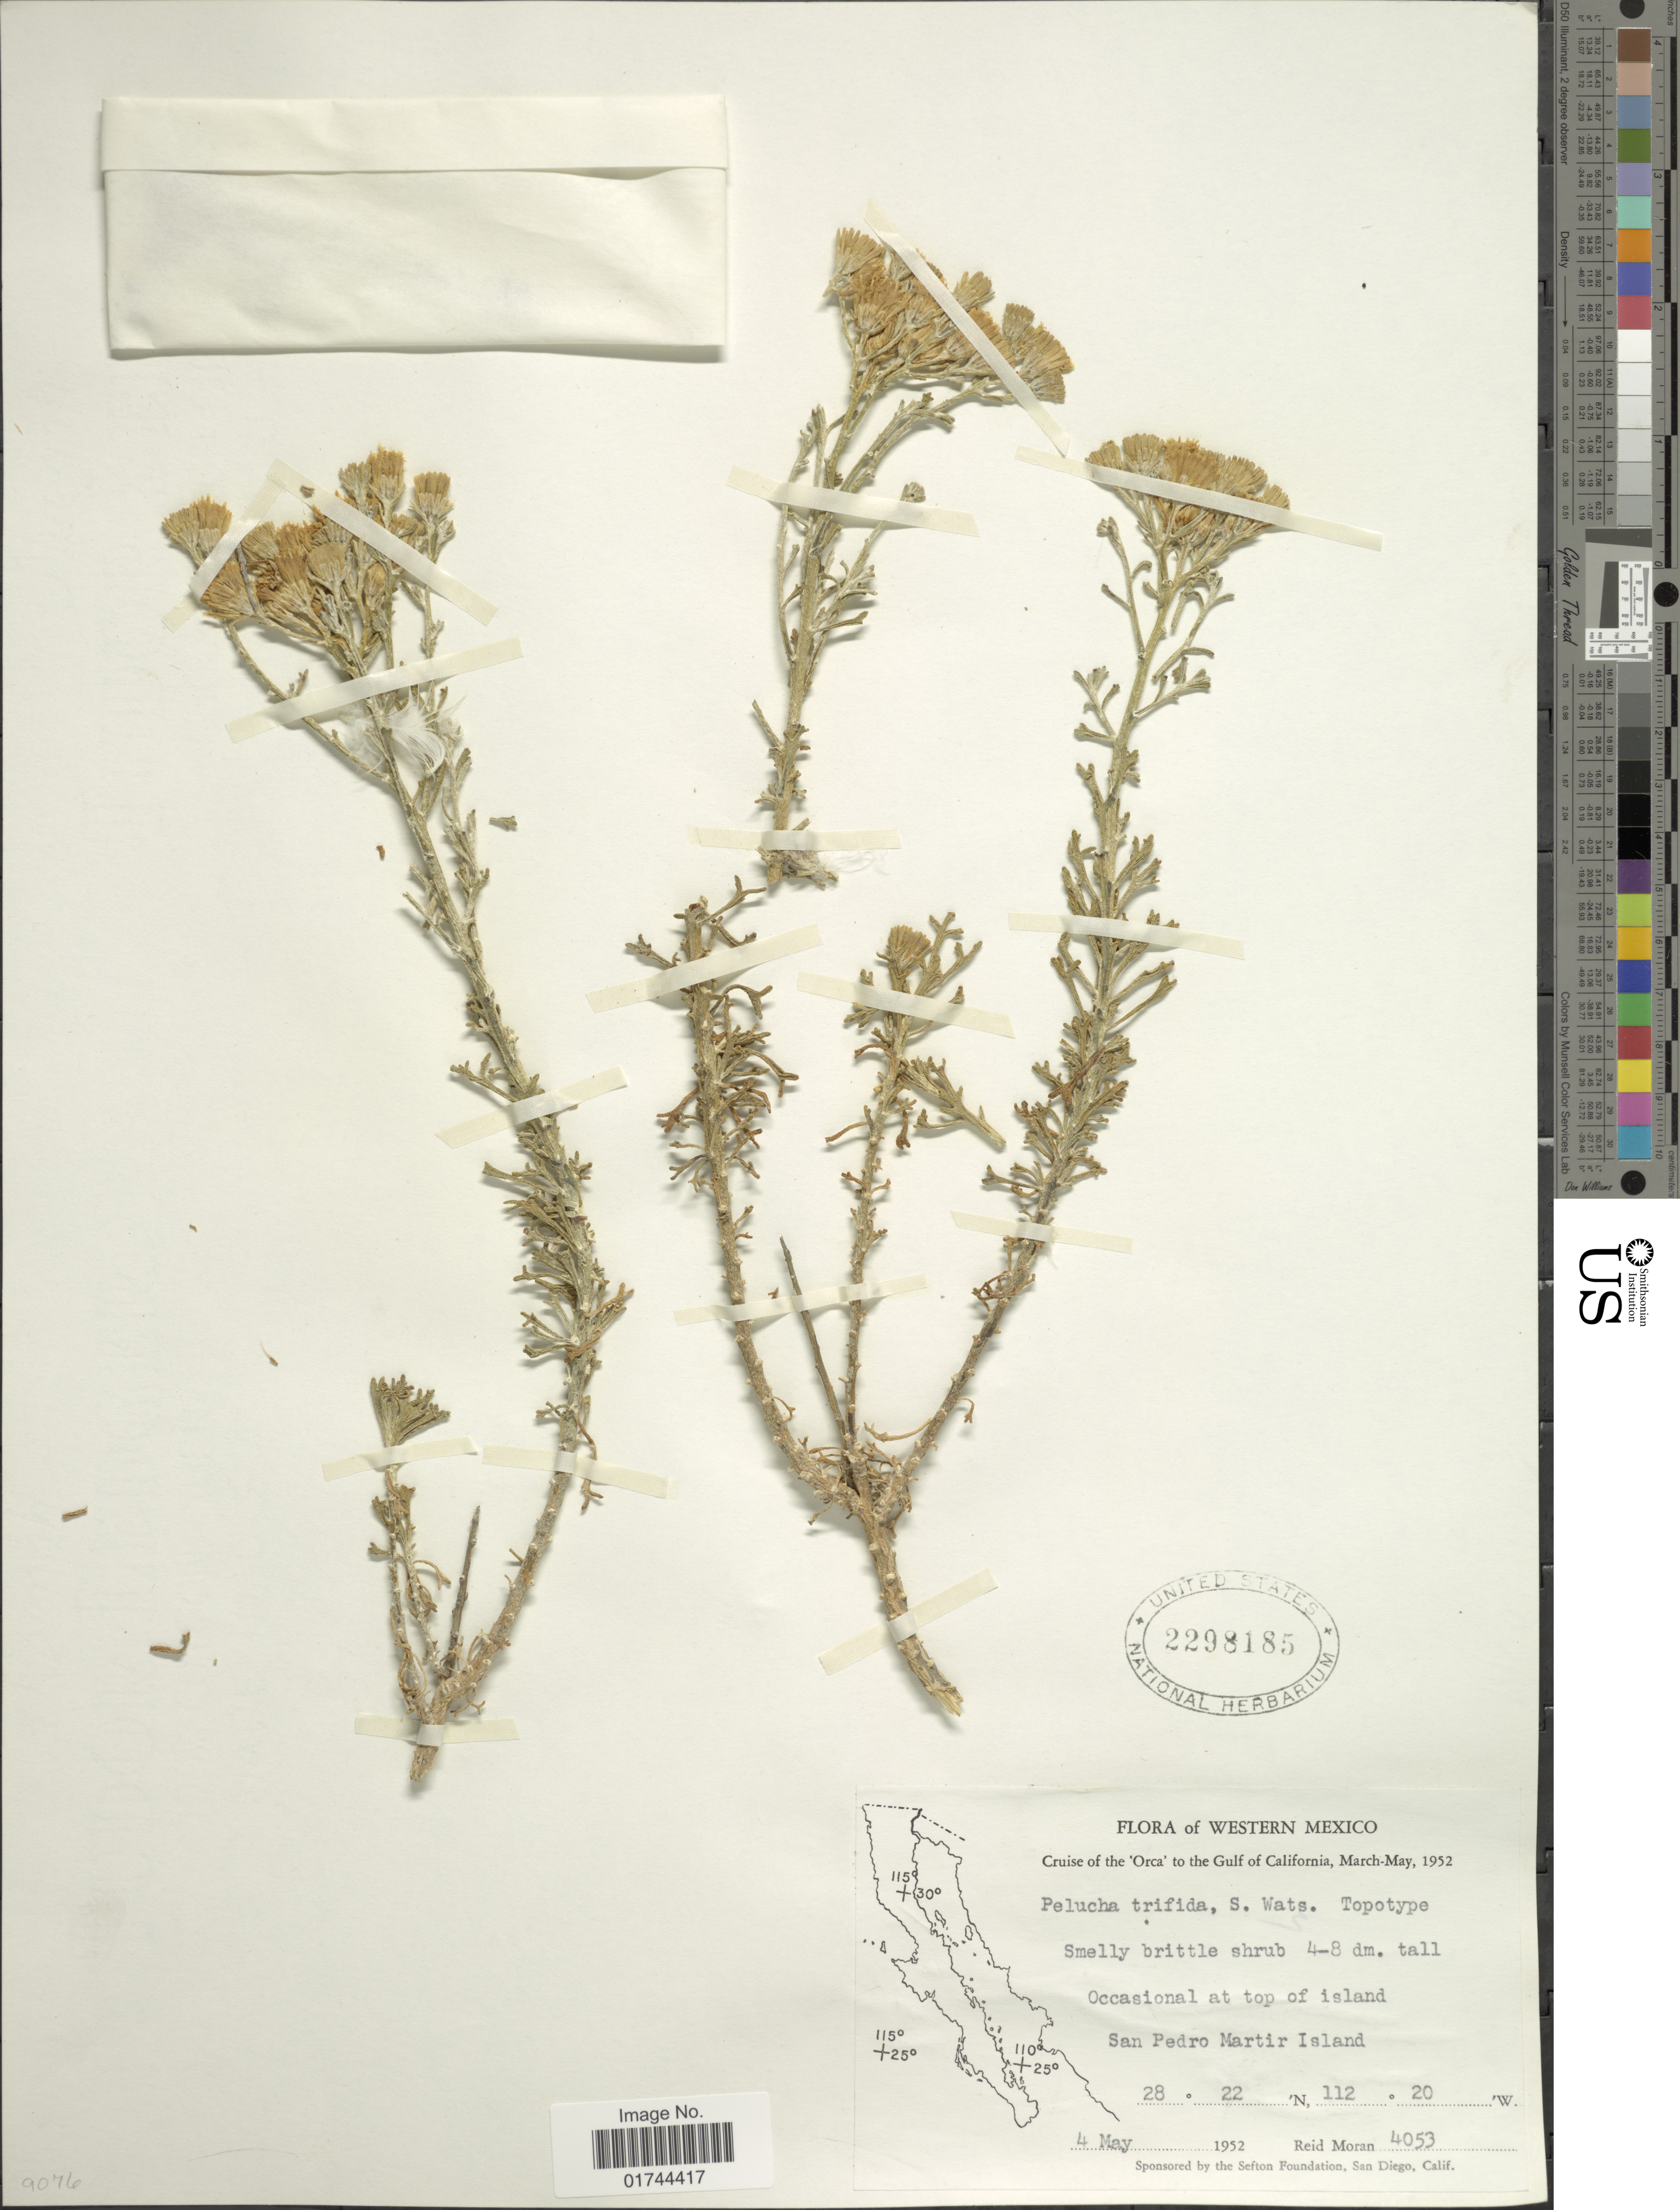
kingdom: Plantae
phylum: Tracheophyta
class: Magnoliopsida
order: Asterales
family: Asteraceae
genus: Pelucha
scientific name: Pelucha trifida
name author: S. Watson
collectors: R. V. Moran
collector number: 4053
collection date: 1952-05-04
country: Mexico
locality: Western Mexico, at top island, San Pedro Martir Island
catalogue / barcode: US 2298185